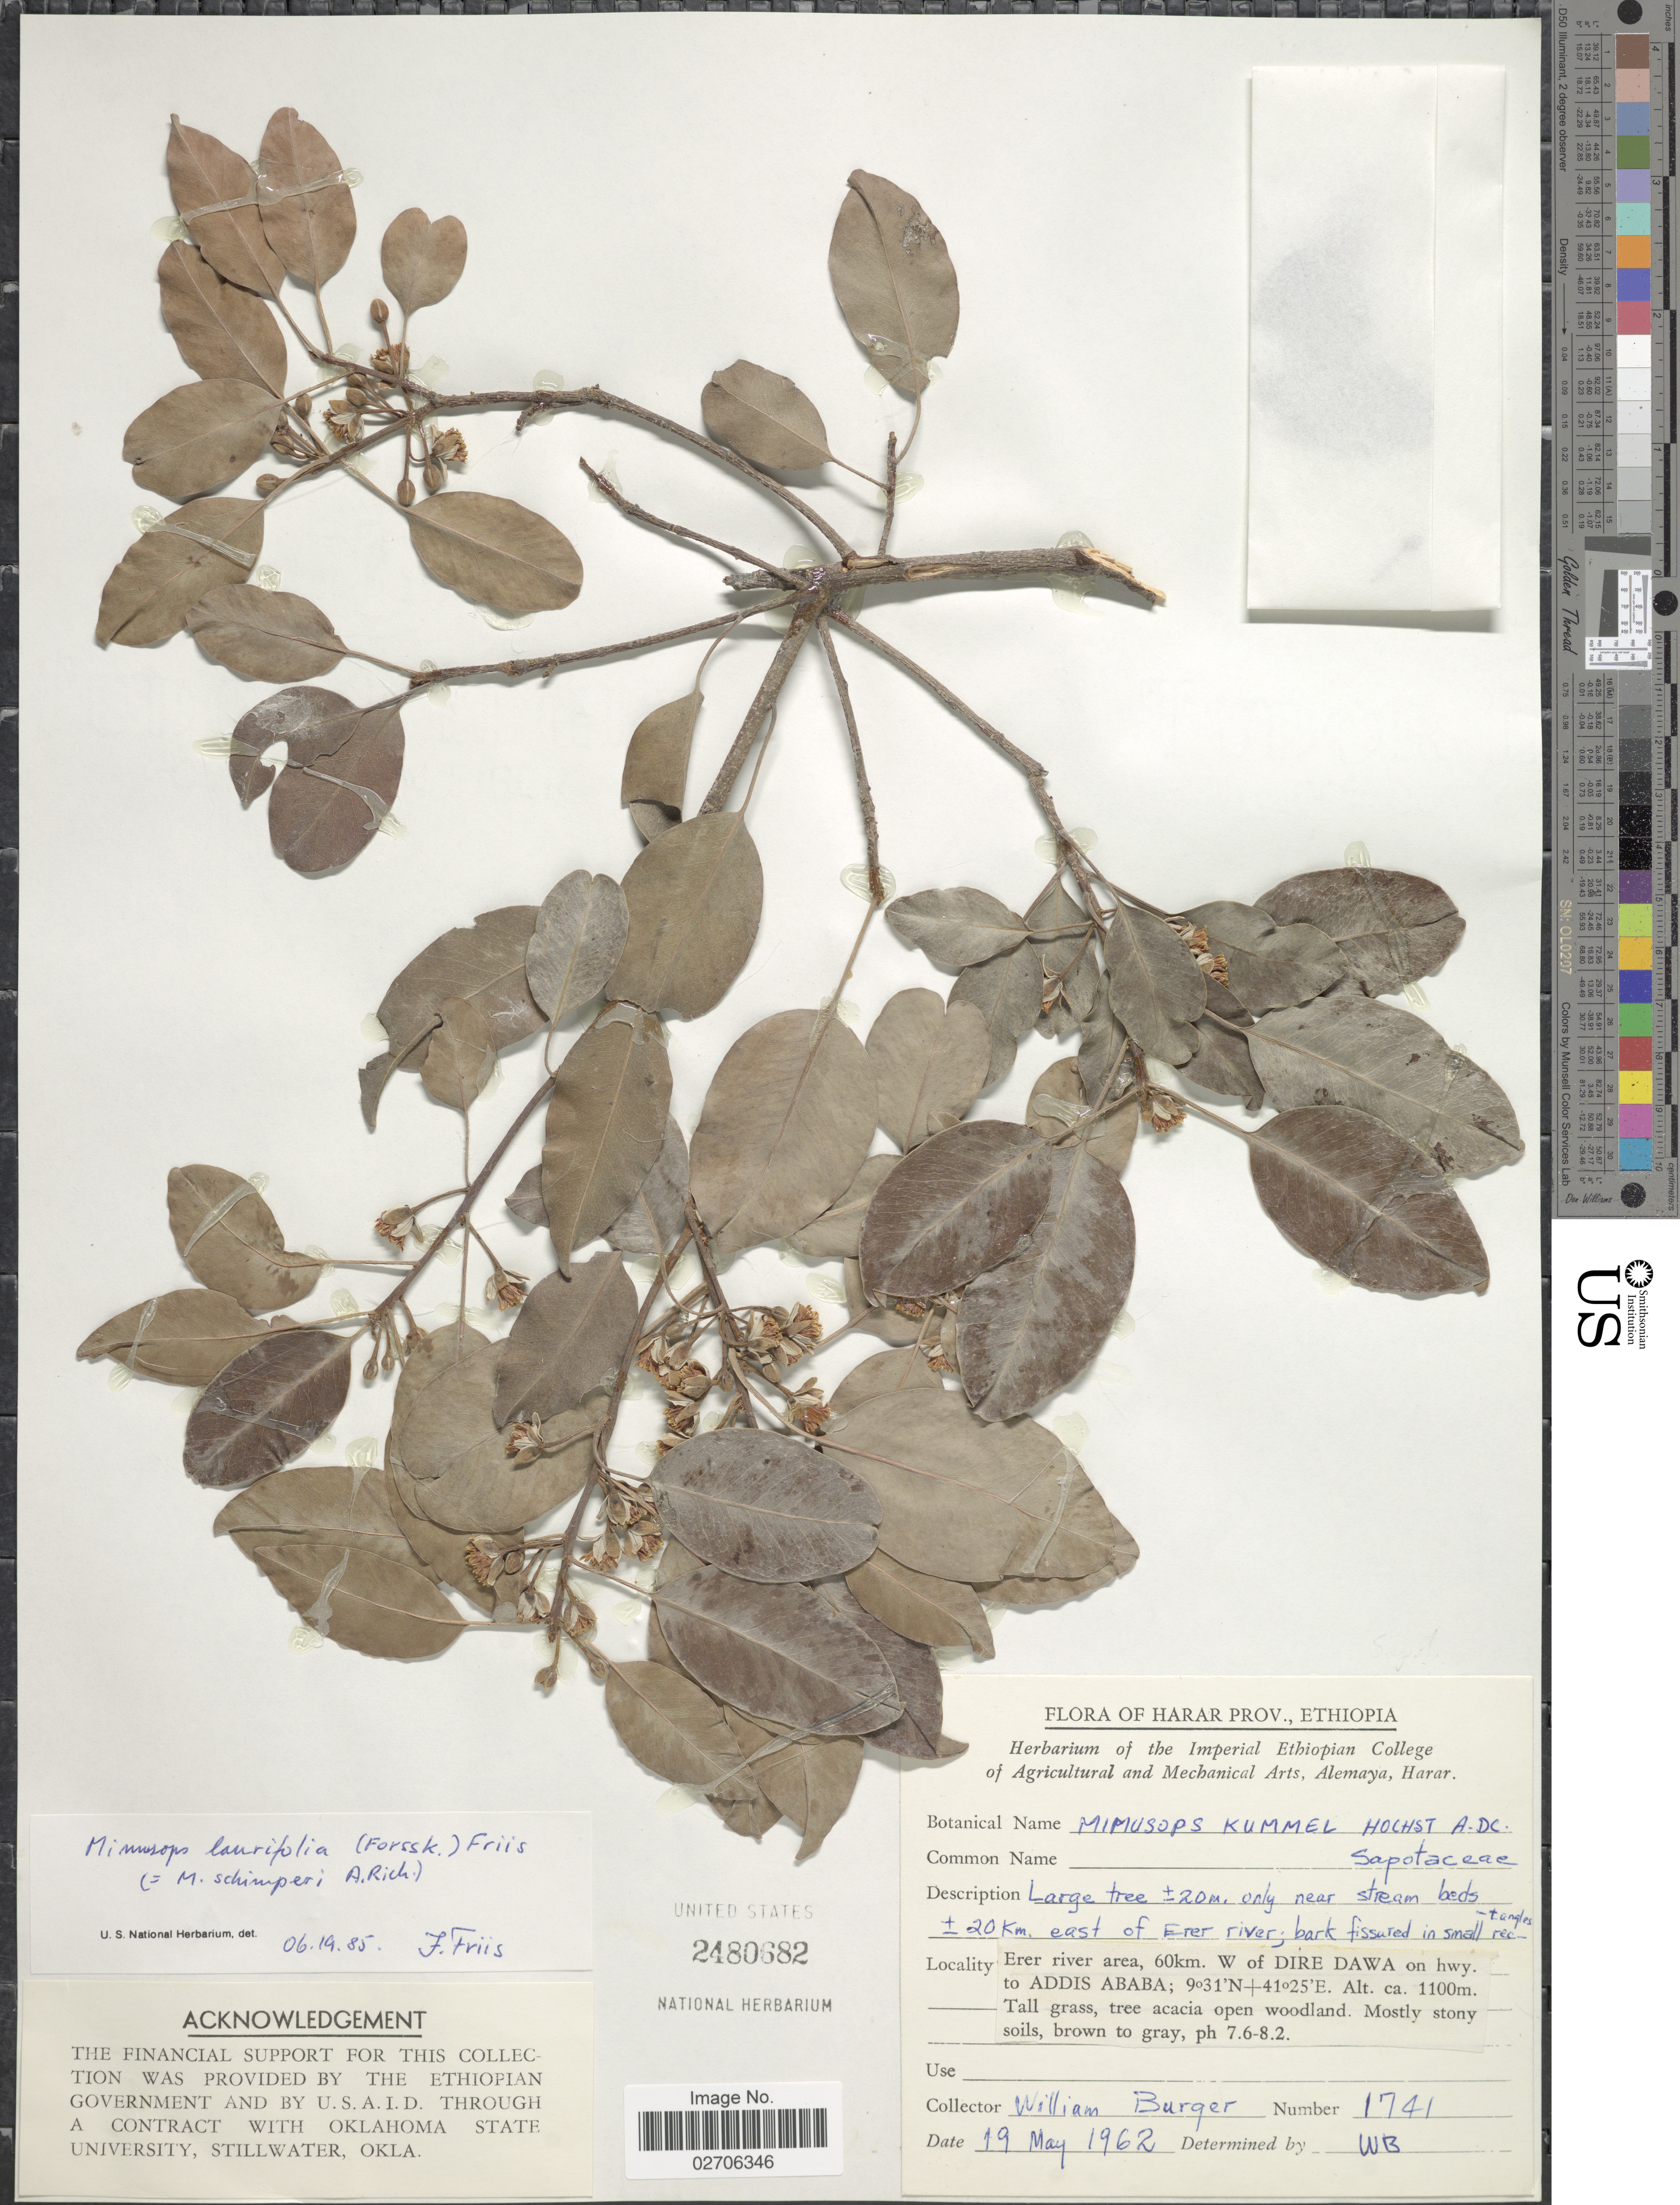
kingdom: Plantae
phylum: Tracheophyta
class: Magnoliopsida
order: Ericales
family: Sapotaceae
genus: Mimusops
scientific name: Mimusops laurifolia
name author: (Forssk.) Friis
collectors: W. Burger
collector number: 1741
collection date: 1962-05-19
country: Ethiopia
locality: Harar Prov. ± 20 Km. east of Erer river. Erer river area, 60km. W. of Dire Dawa on hwy. to Addis Ababa.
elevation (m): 1100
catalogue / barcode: US 2480682